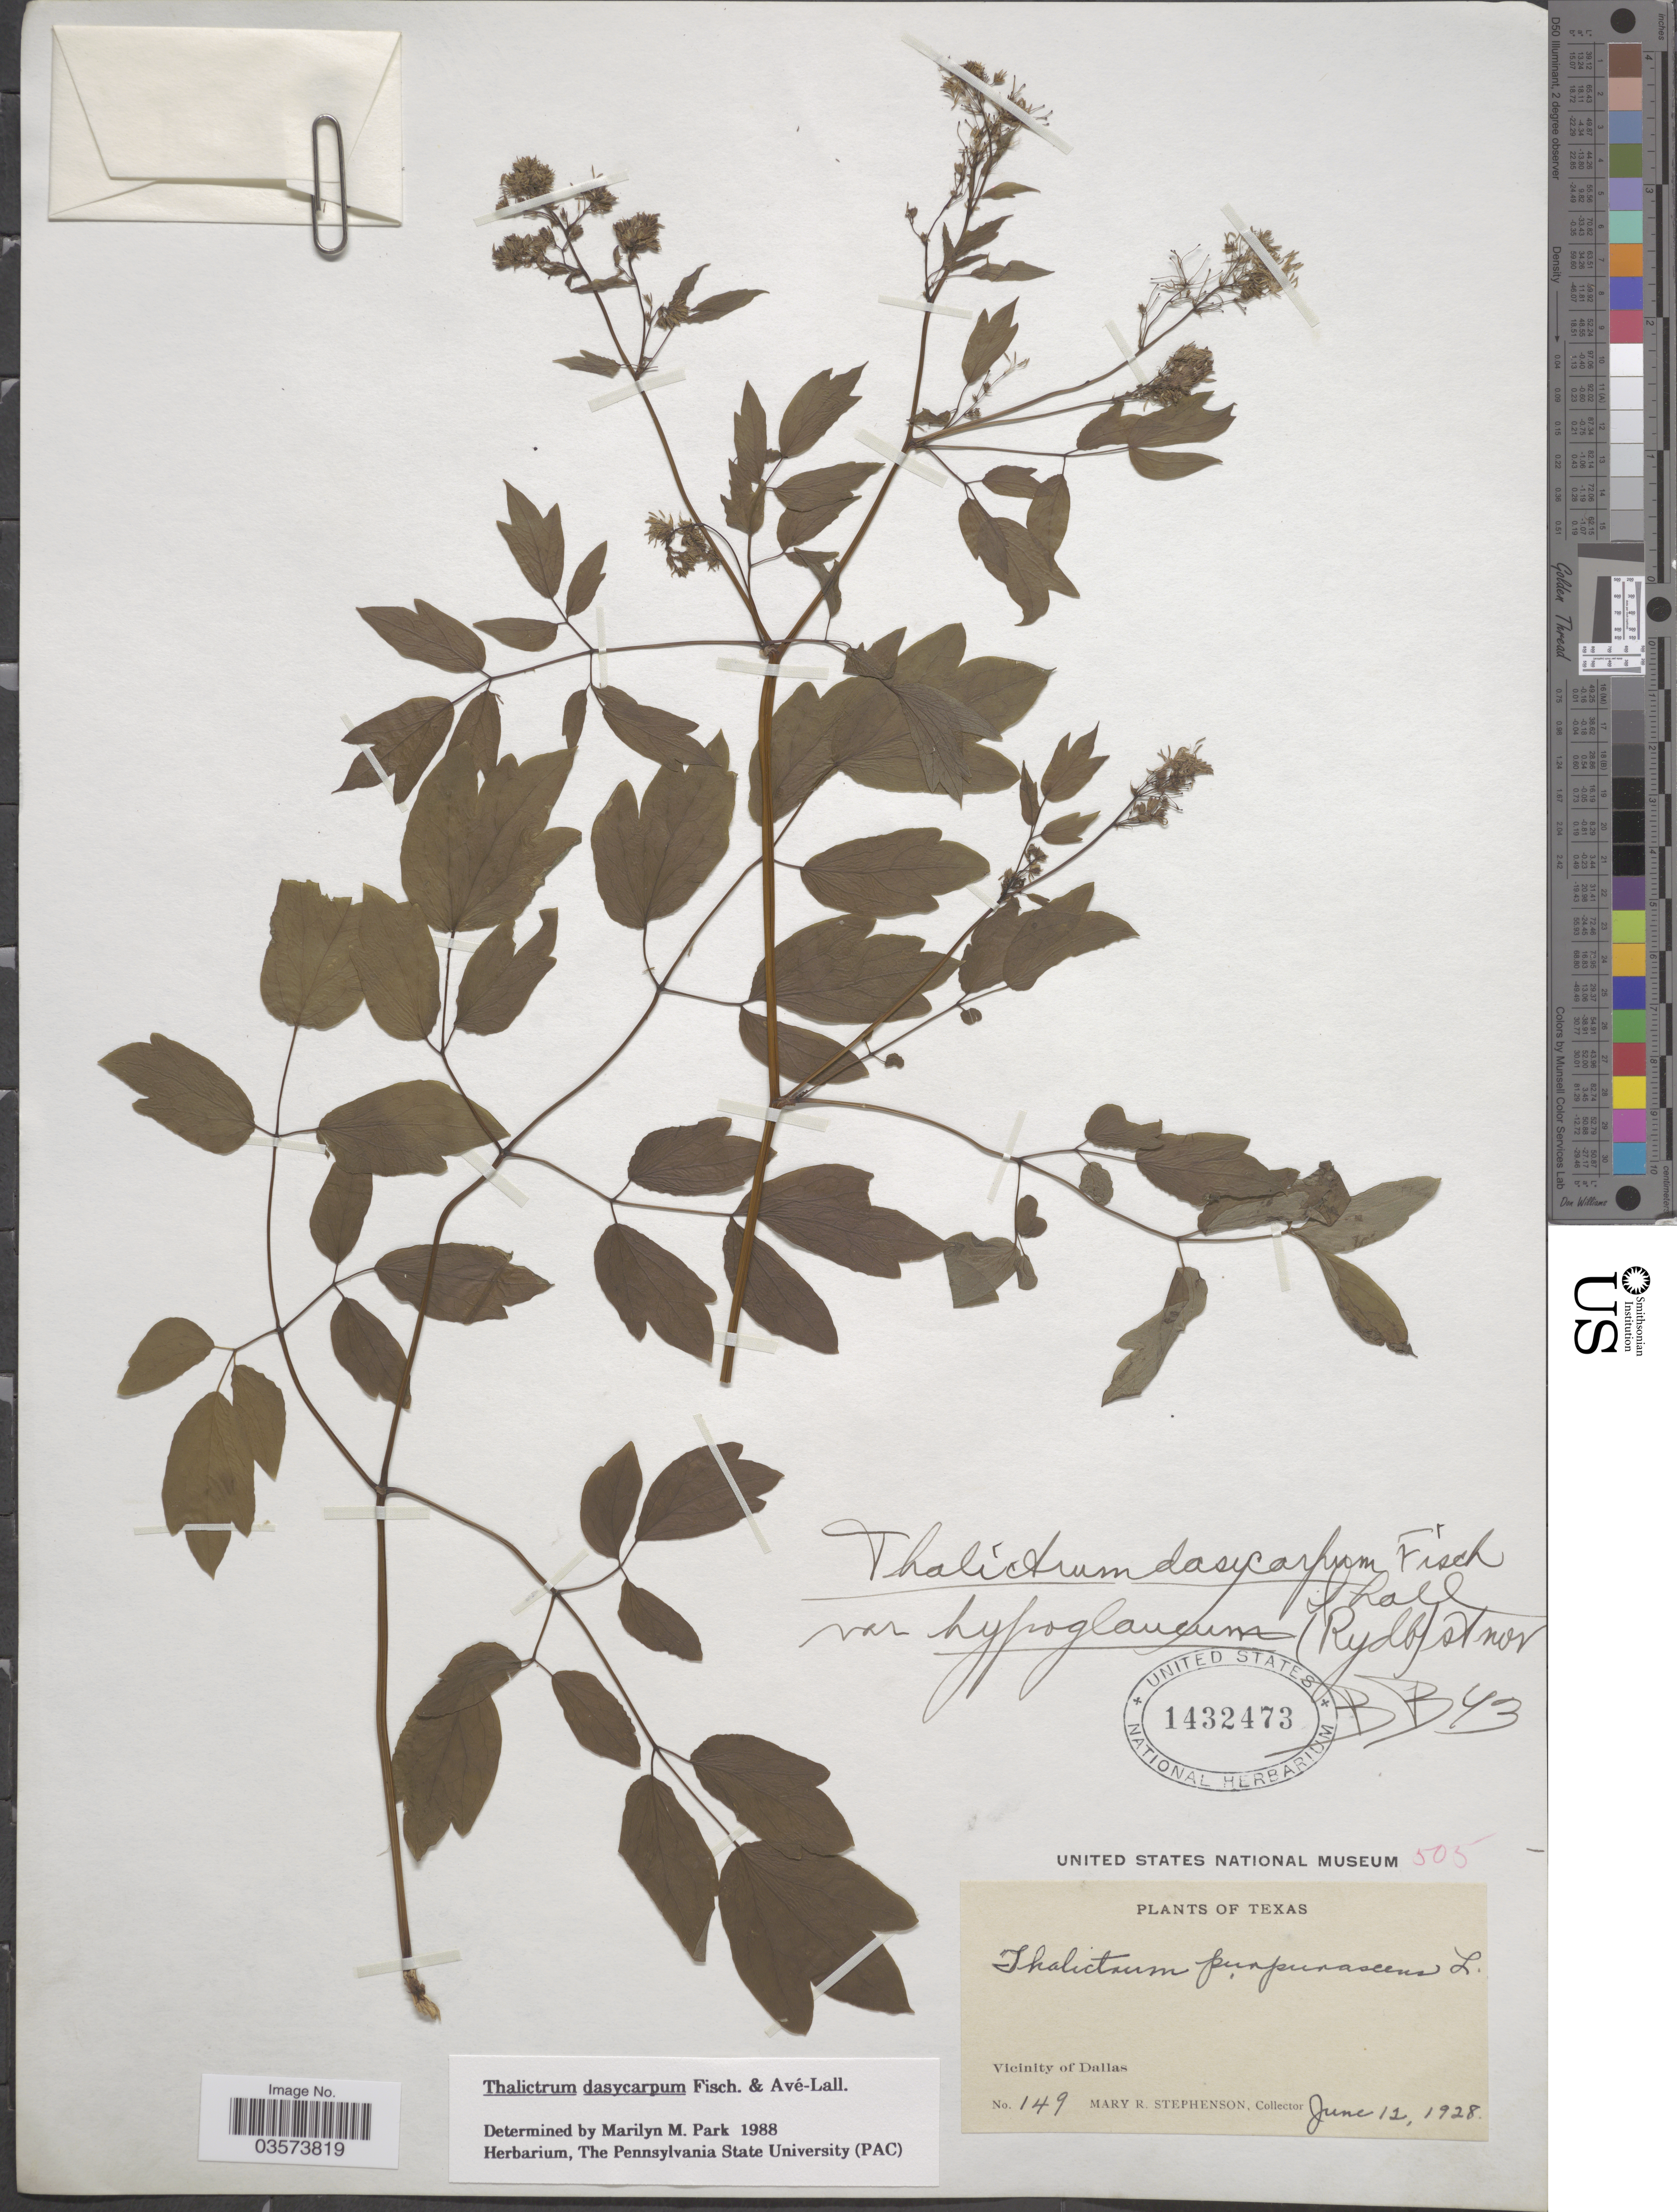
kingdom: Plantae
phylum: Tracheophyta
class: Magnoliopsida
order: Ranunculales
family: Ranunculaceae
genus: Thalictrum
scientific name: Thalictrum dasycarpum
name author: Fisch. & Avé-Lall.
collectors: M. Stephenson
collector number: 149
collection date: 1928-06-12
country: United States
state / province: Texas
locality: Vicinity of Dallas.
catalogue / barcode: US 1432473